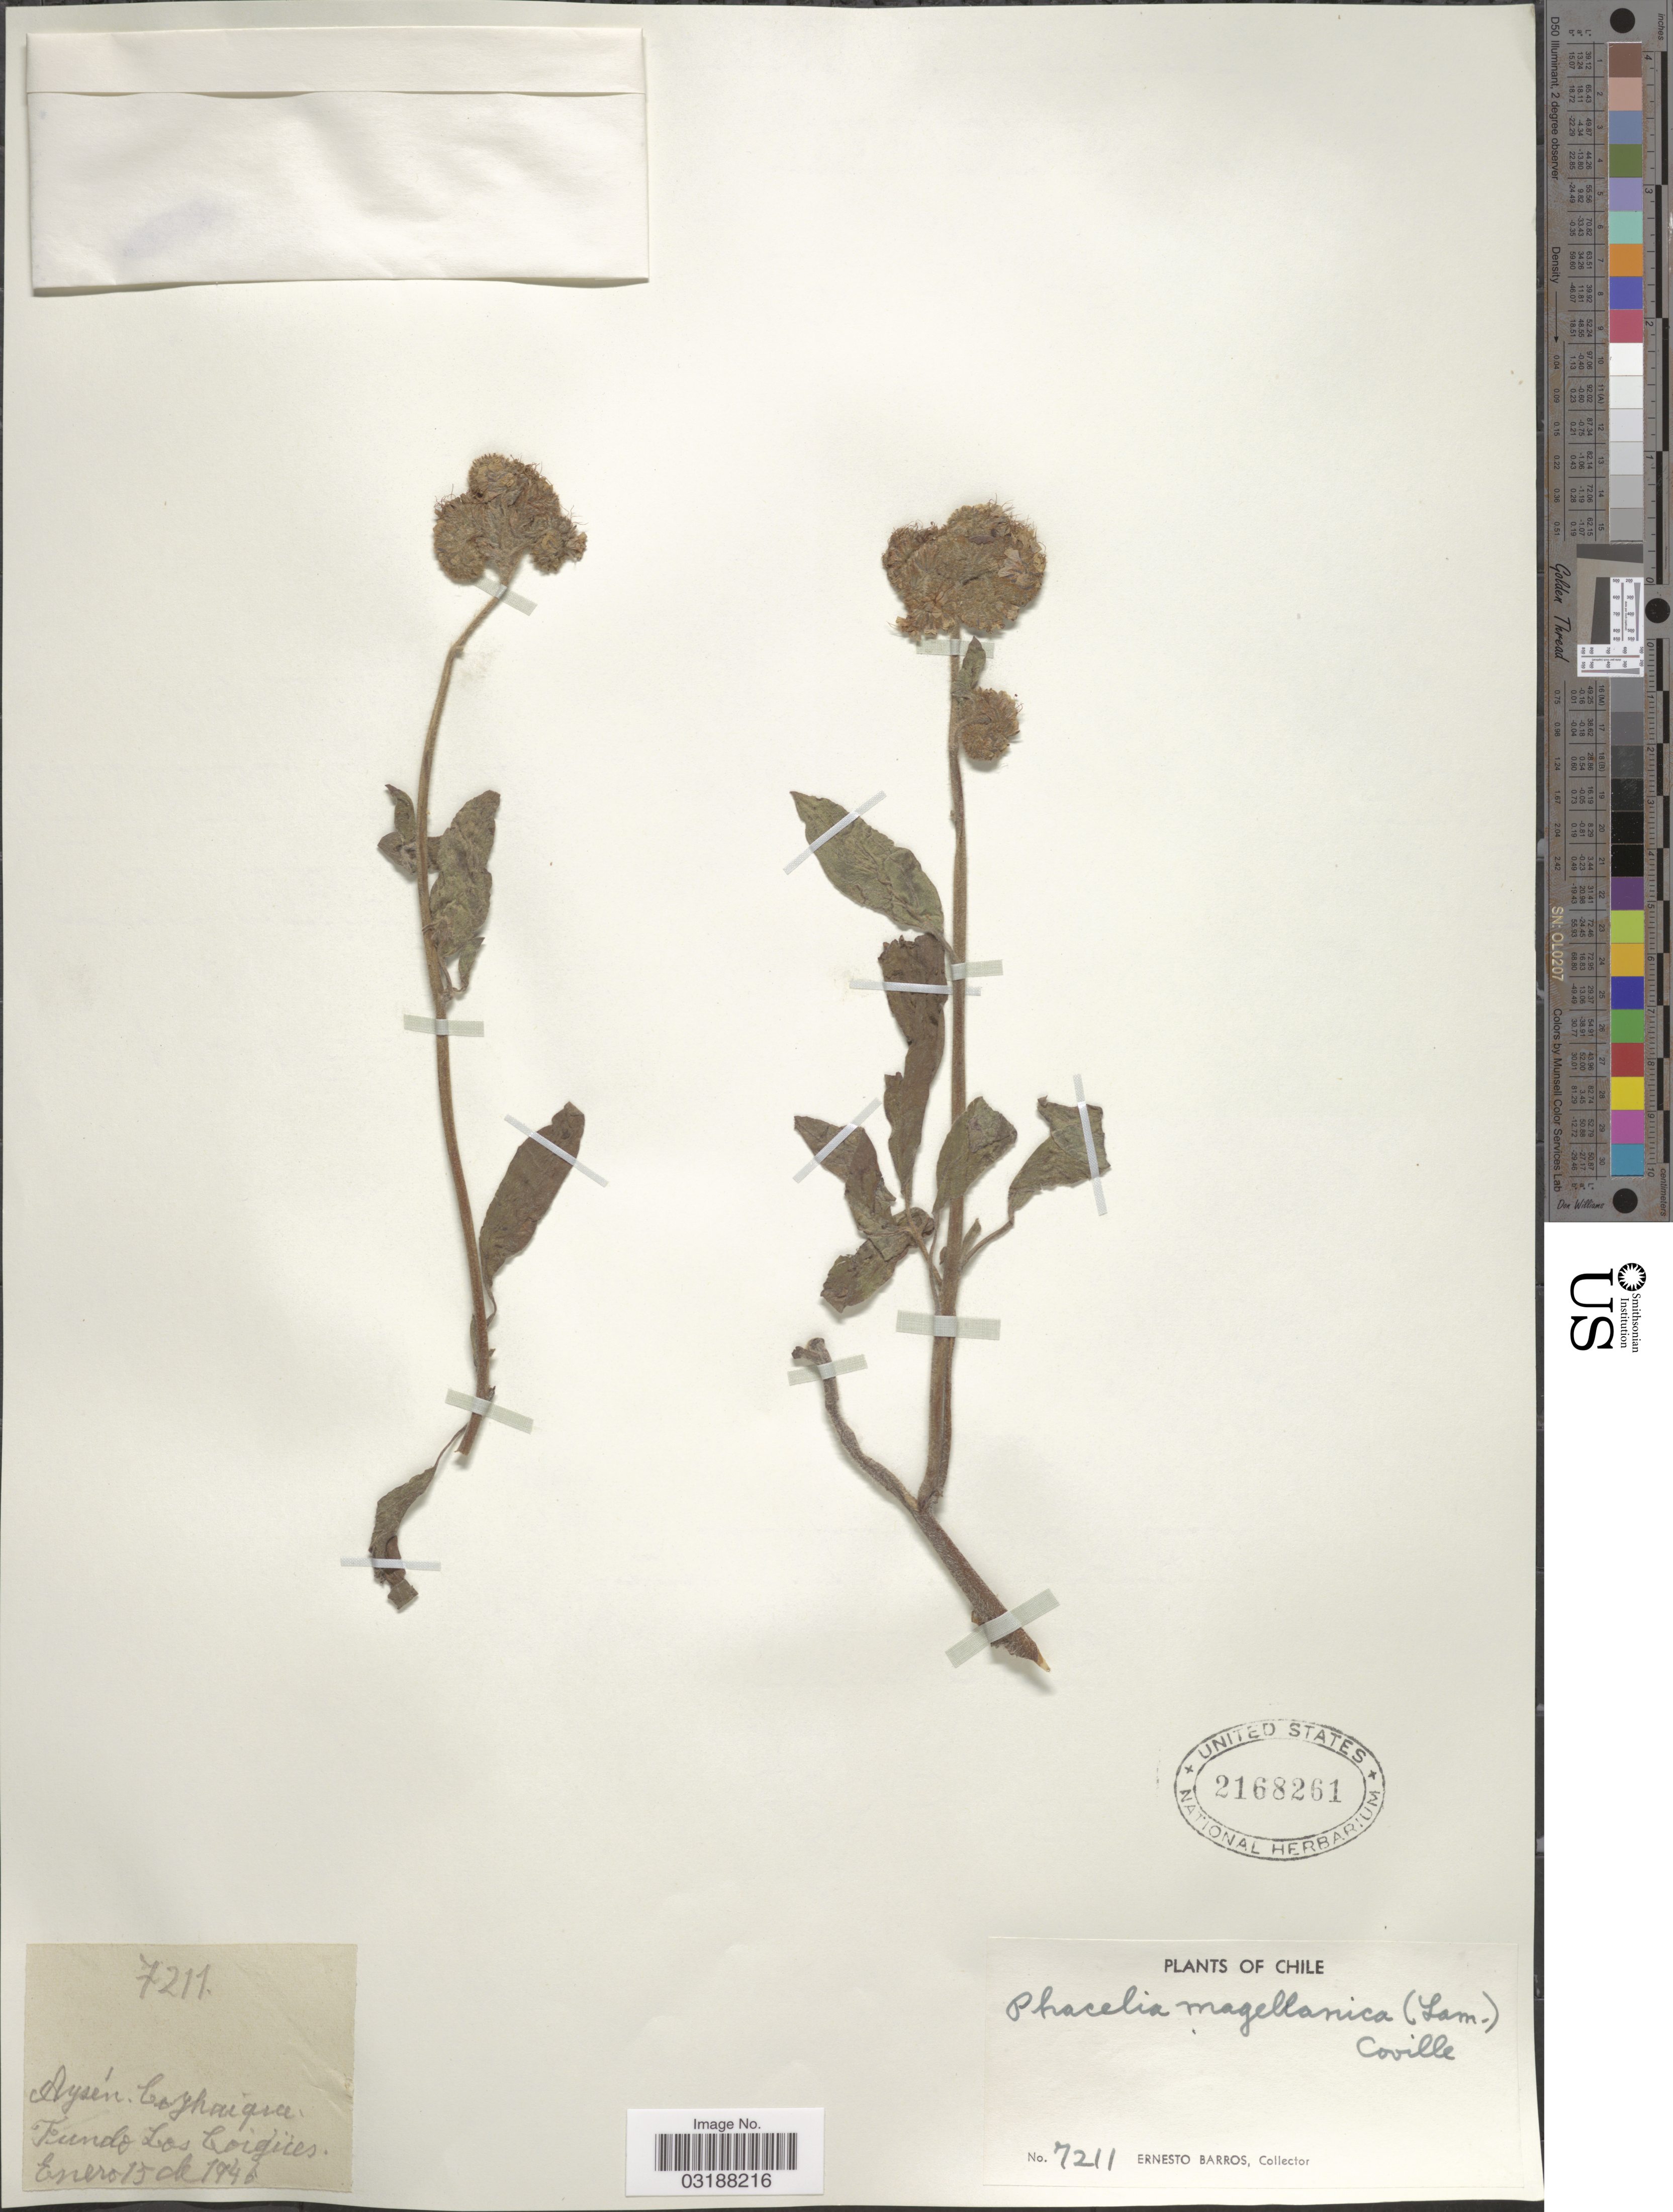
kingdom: Plantae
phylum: Tracheophyta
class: Magnoliopsida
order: Boraginales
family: Hydrophyllaceae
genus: Phacelia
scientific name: Phacelia magellanica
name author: (Lam.) Coville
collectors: E. Barros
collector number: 7211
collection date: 1946-01-15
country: Chile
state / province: Aisén (XI)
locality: Aysen, Coyhaique, Fundo Los Coigües.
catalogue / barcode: US 2168261